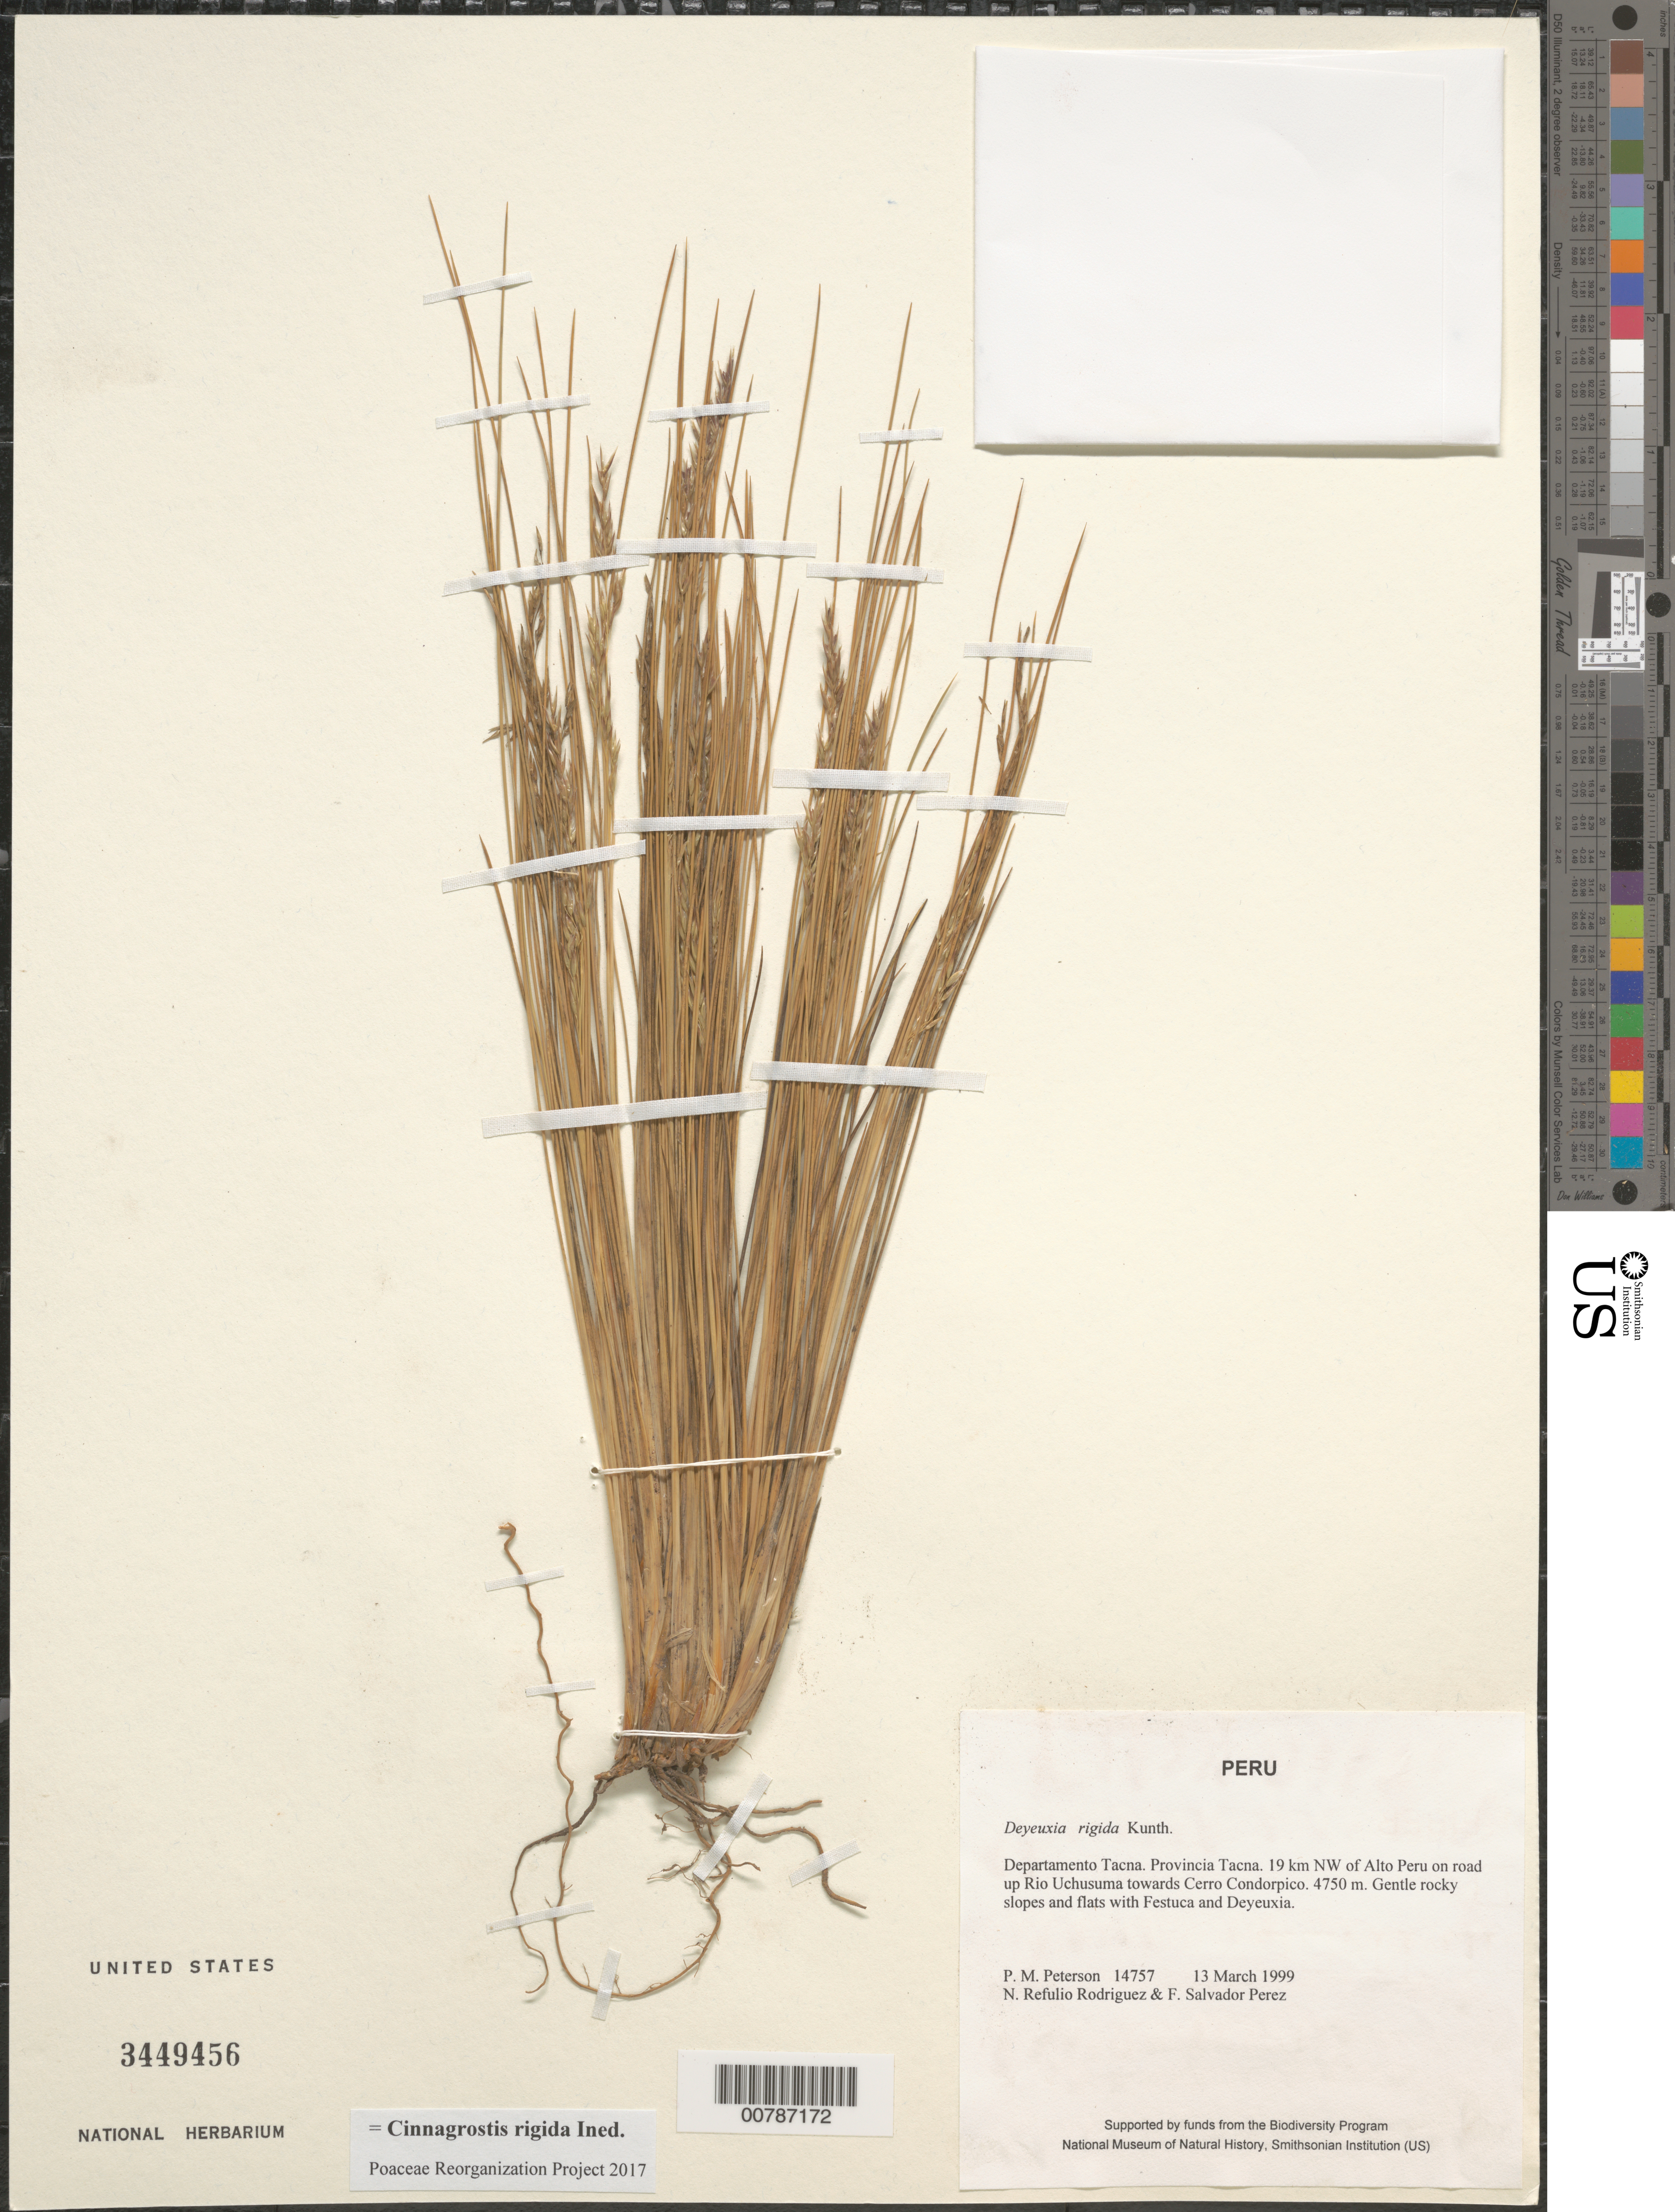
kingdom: Plantae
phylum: Tracheophyta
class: Liliopsida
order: Poales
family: Poaceae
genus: Cinnagrostis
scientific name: Cinnagrostis rigida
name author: (Kunth) P.M. Peterson et al.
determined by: Poaceae Reorganization Project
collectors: P. M. Peterson, N. Refulio-Rodríguez & F. Salvador Perez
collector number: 14757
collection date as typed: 13 Mar 1999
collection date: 1999-03-13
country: Peru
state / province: Tacna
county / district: Tacna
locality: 19 km NW of Alto Peru on road up Rio Uchusuma towards Cerro Condorpico.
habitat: Gentle rocky slopes and flats with Festuca and Deyeuxia.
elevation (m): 4750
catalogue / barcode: US 3449456